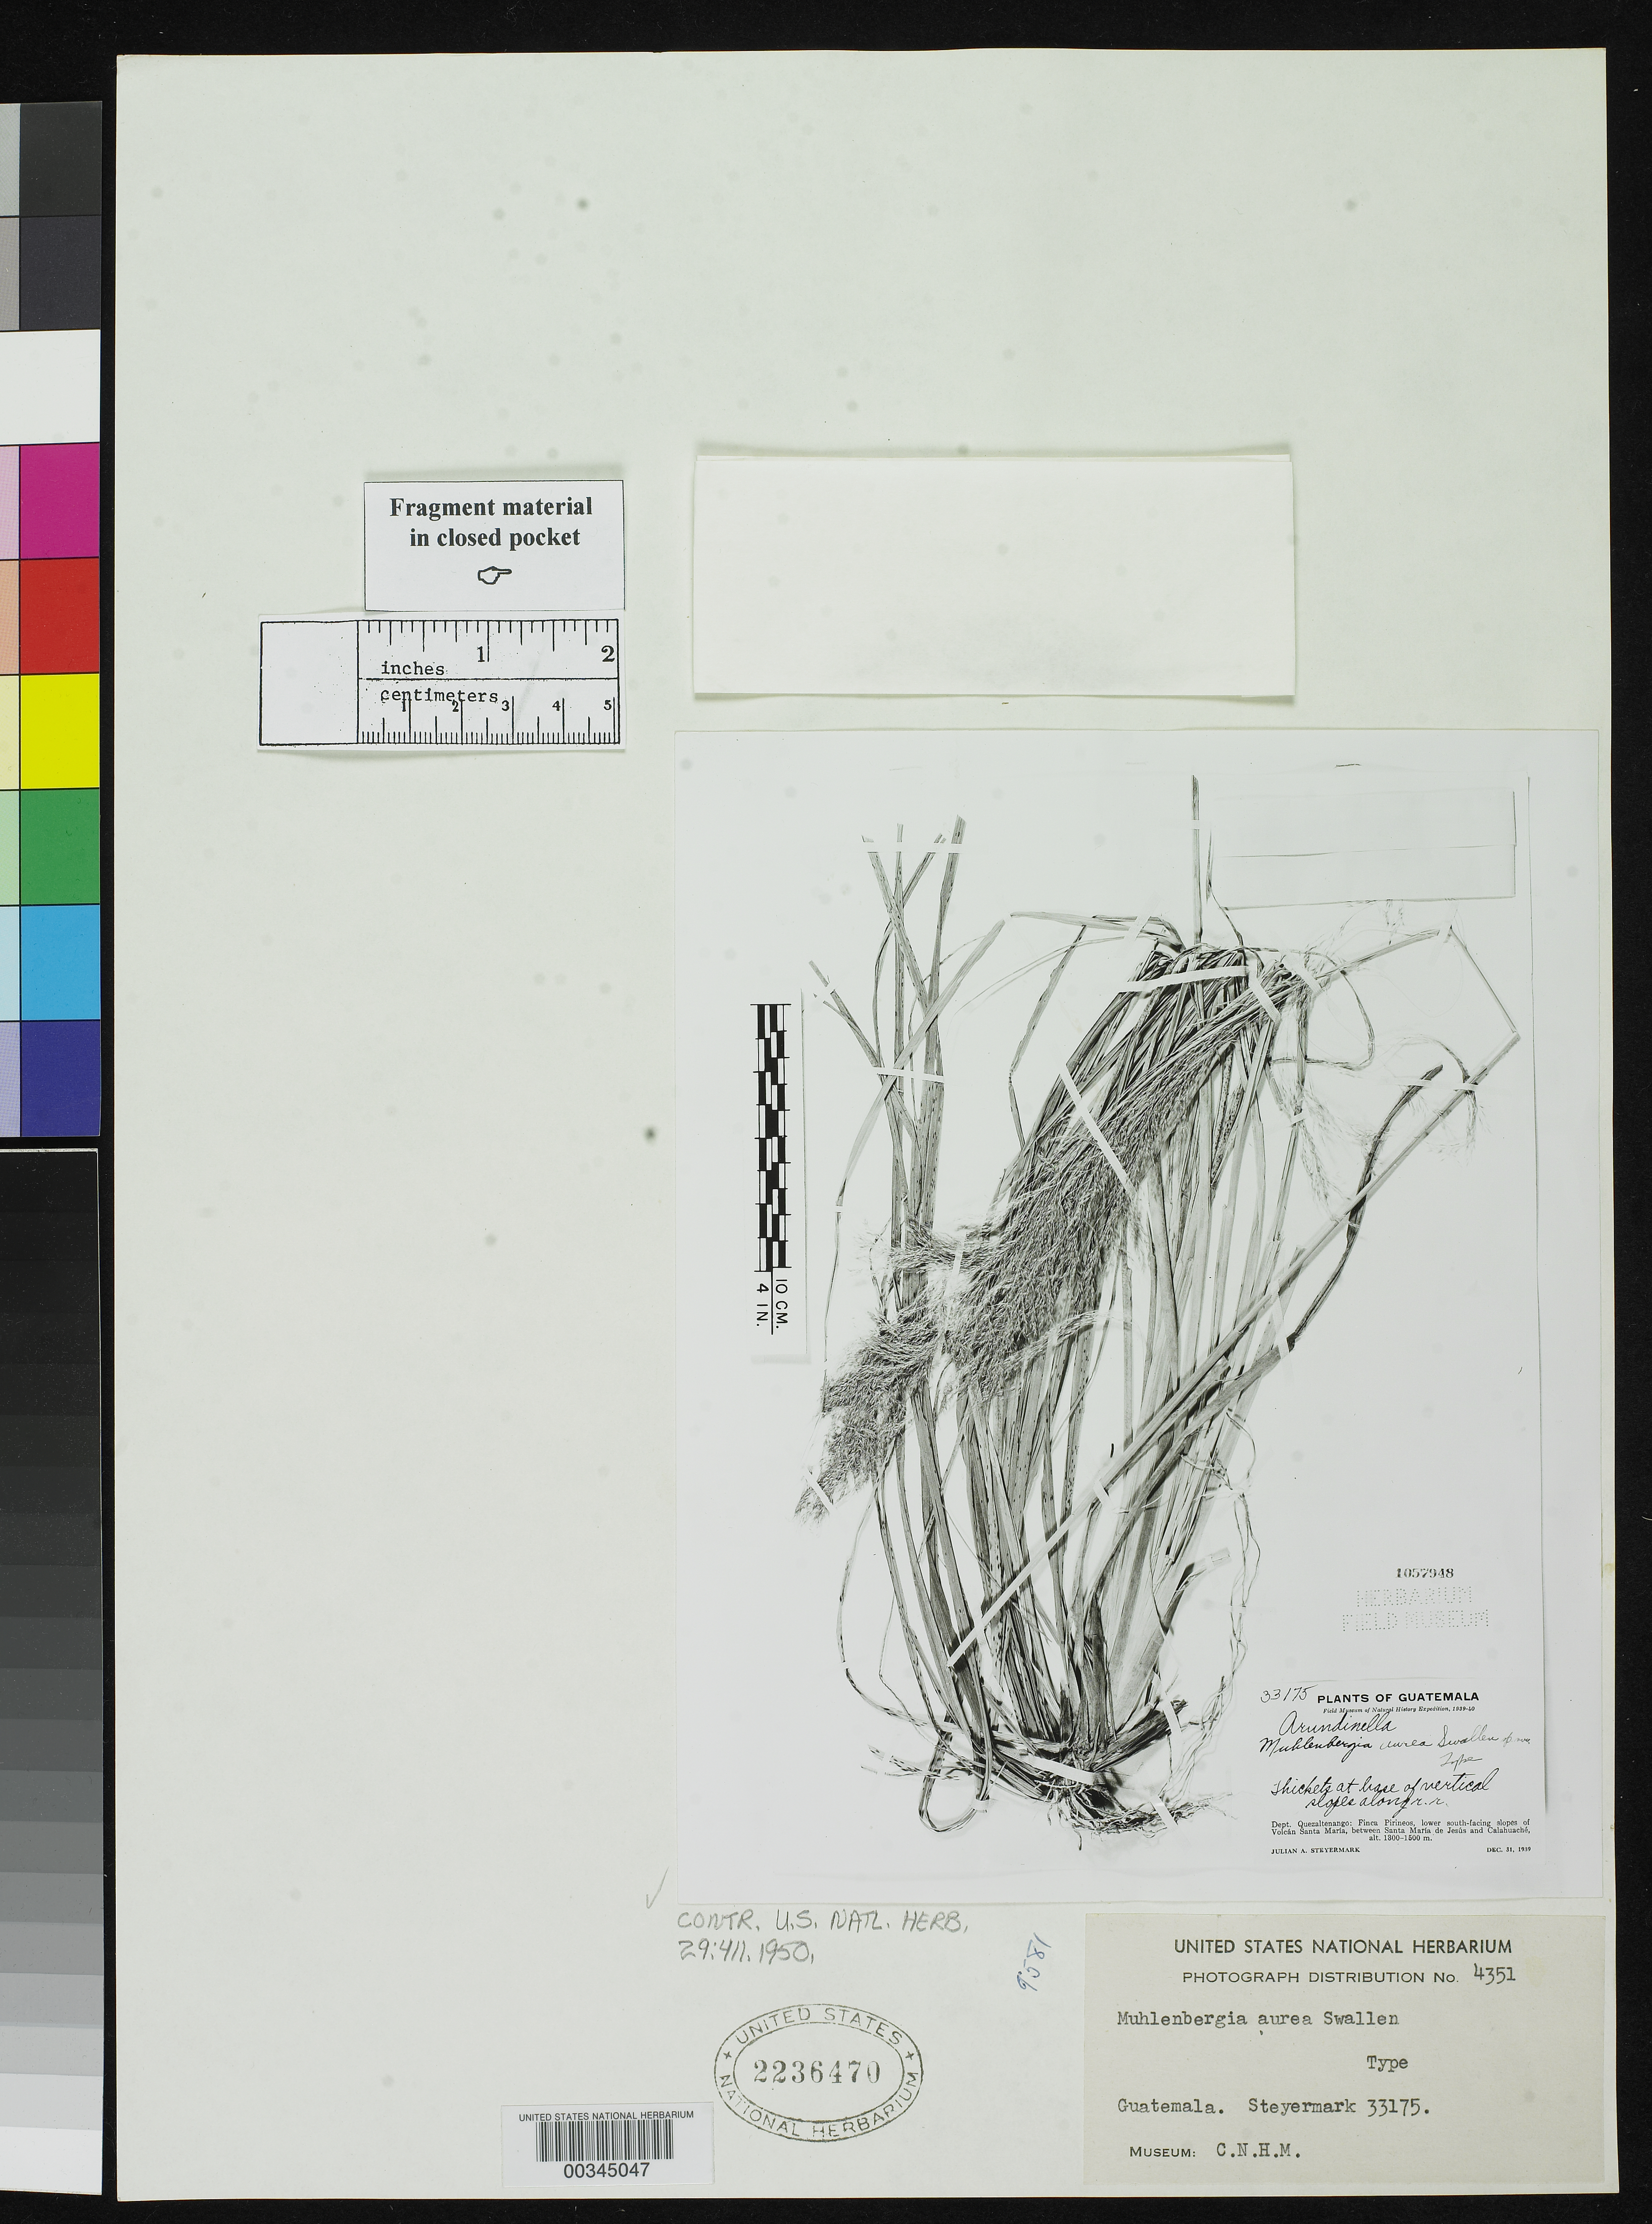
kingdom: Plantae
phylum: Tracheophyta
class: Liliopsida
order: Poales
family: Poaceae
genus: Muhlenbergia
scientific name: Muhlenbergia aurea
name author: Swallen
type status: Isotype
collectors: J. Steyermark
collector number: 33175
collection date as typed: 31 Dec 1939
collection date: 1939-12-31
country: Guatemala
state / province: Quetzaltenango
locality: Finca Pirineos, lower S-facing slopes of Volcan Santa Maria, between Santa Maria de Jesus & Calahuache.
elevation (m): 1300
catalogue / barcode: US 2236470